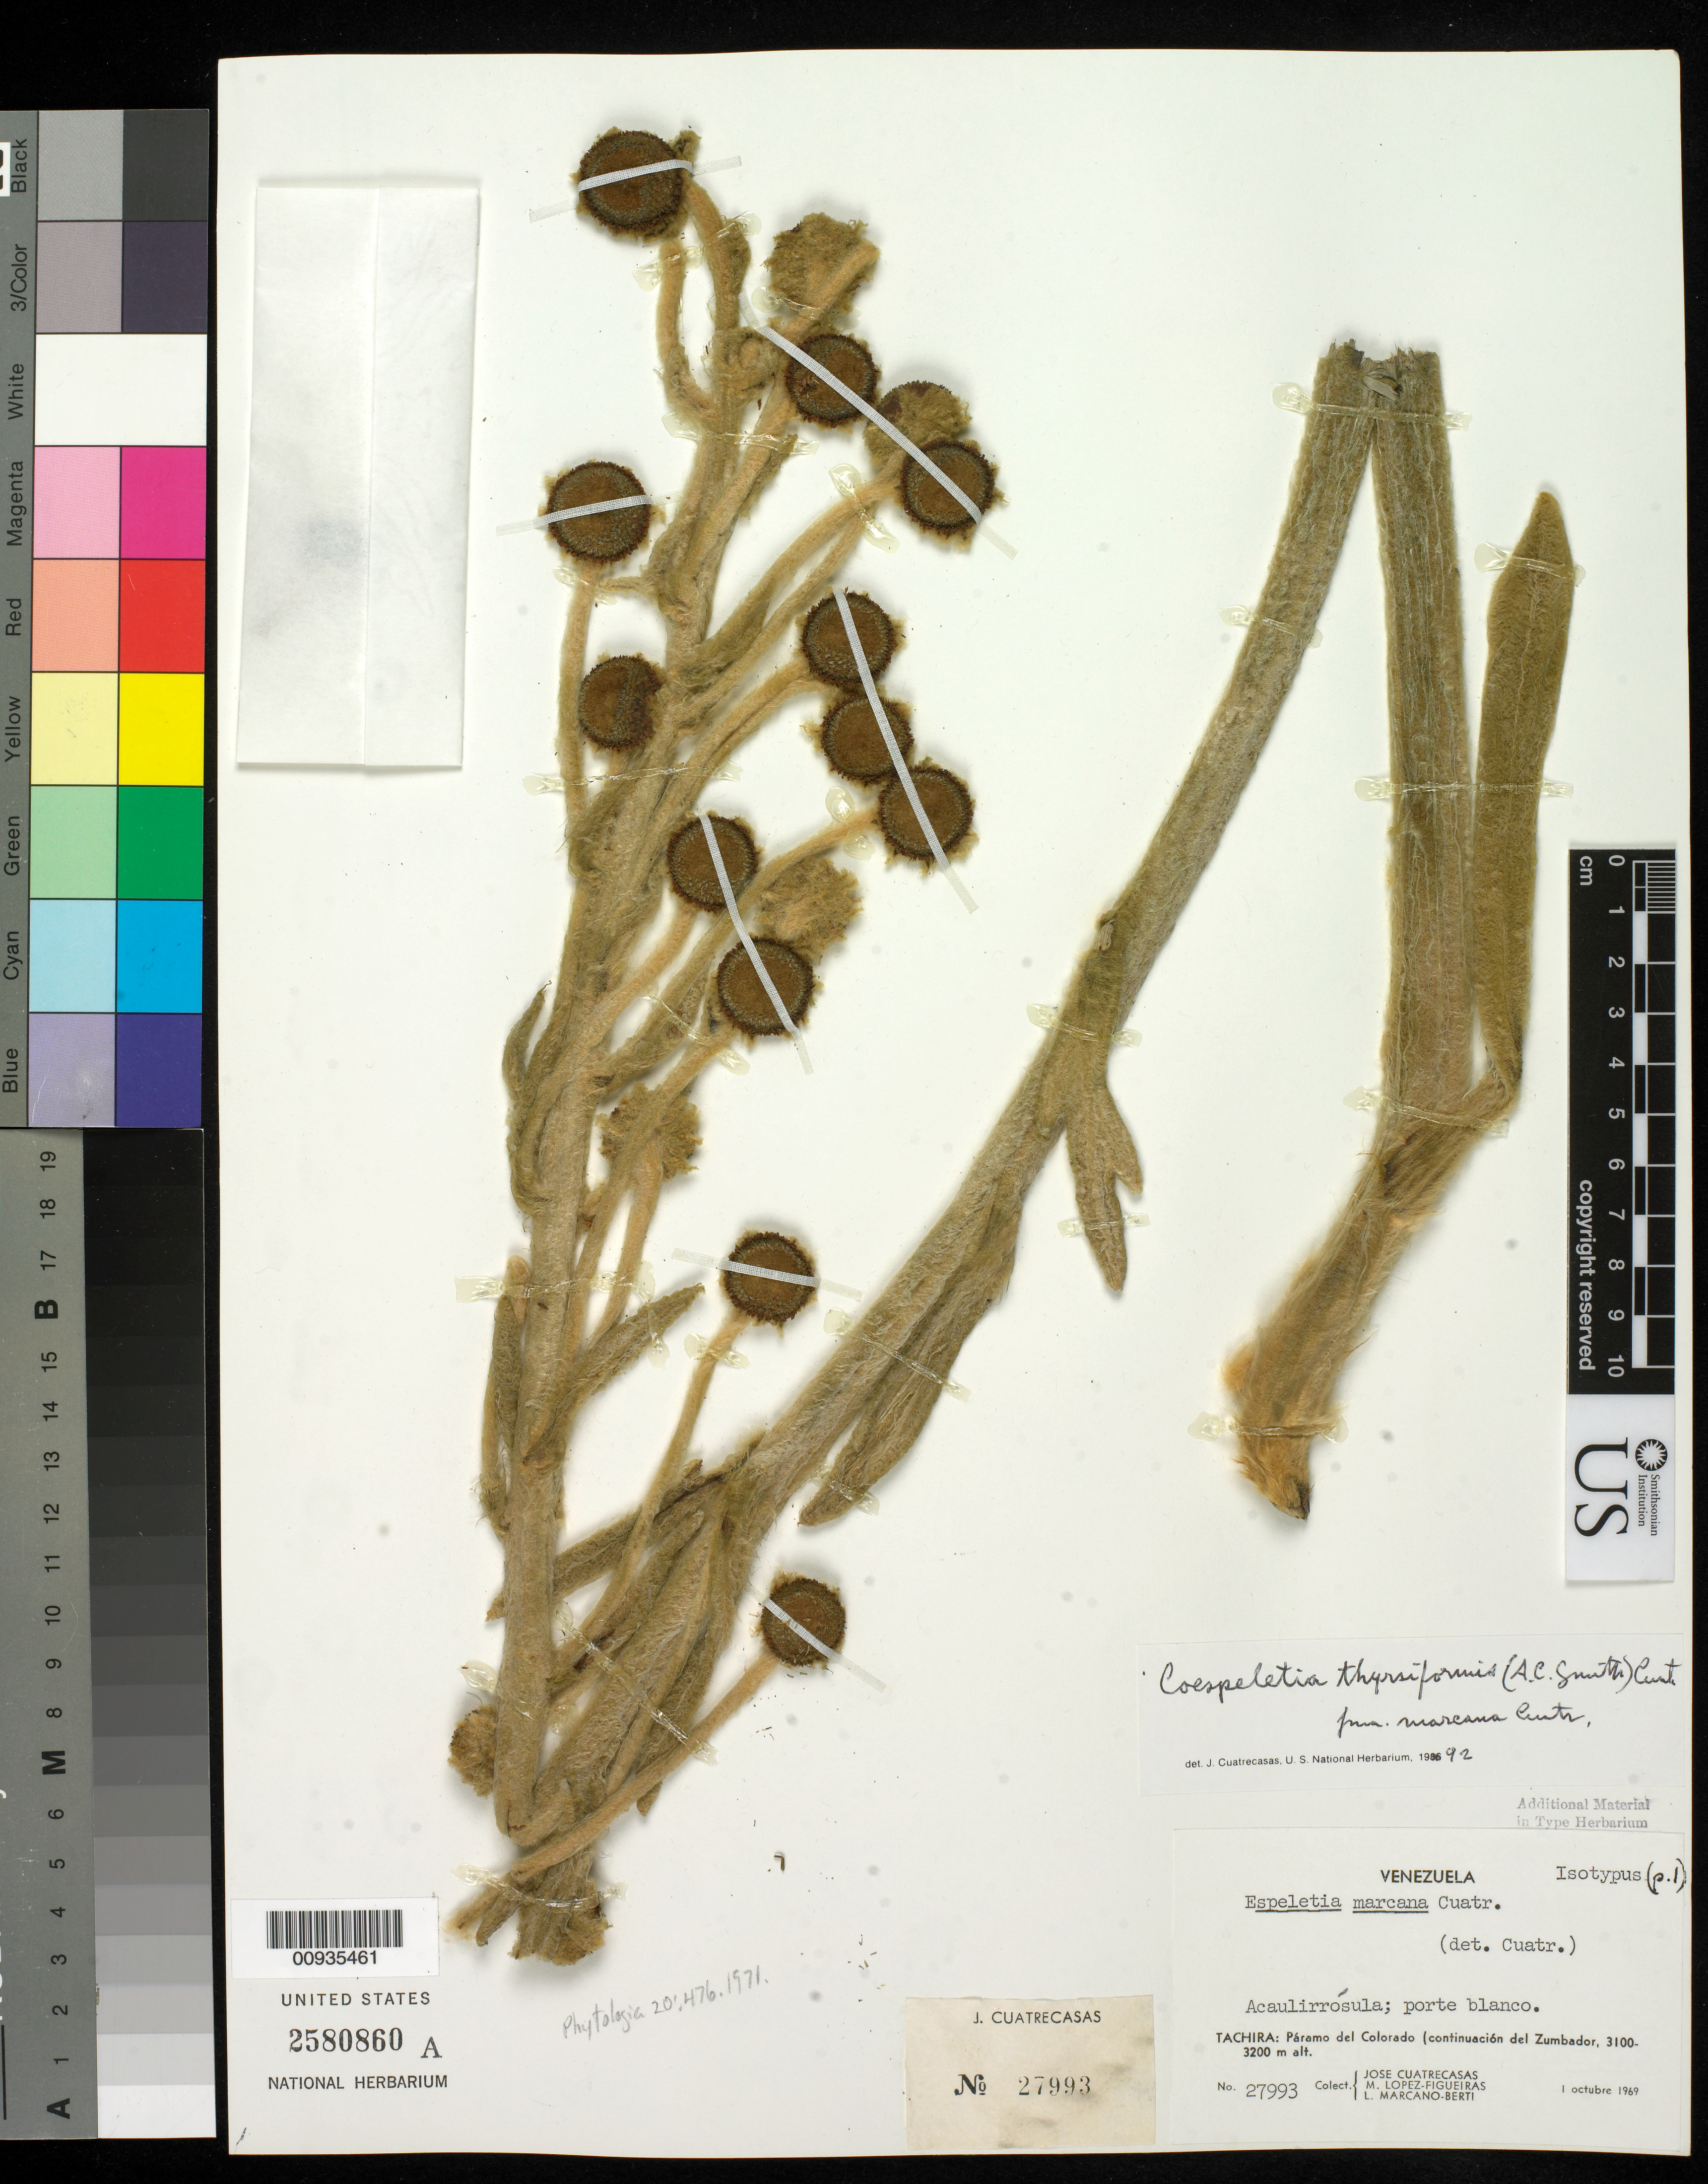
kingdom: Plantae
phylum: Tracheophyta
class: Magnoliopsida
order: Asterales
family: Asteraceae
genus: Espeletia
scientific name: Espeletia marcana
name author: Cuatrec.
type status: Isotype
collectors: J. Cuatrecasas, M. López Figueiras & L. Marcano-Berti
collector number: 27993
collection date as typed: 01 Oct 1969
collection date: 1969-10-01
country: Venezuela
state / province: Tachira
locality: Páramo del Colorado, continuacion del Zumbador. [Páramo del Colorado, continuation from Zumbador.]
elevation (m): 3100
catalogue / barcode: US 2580860A